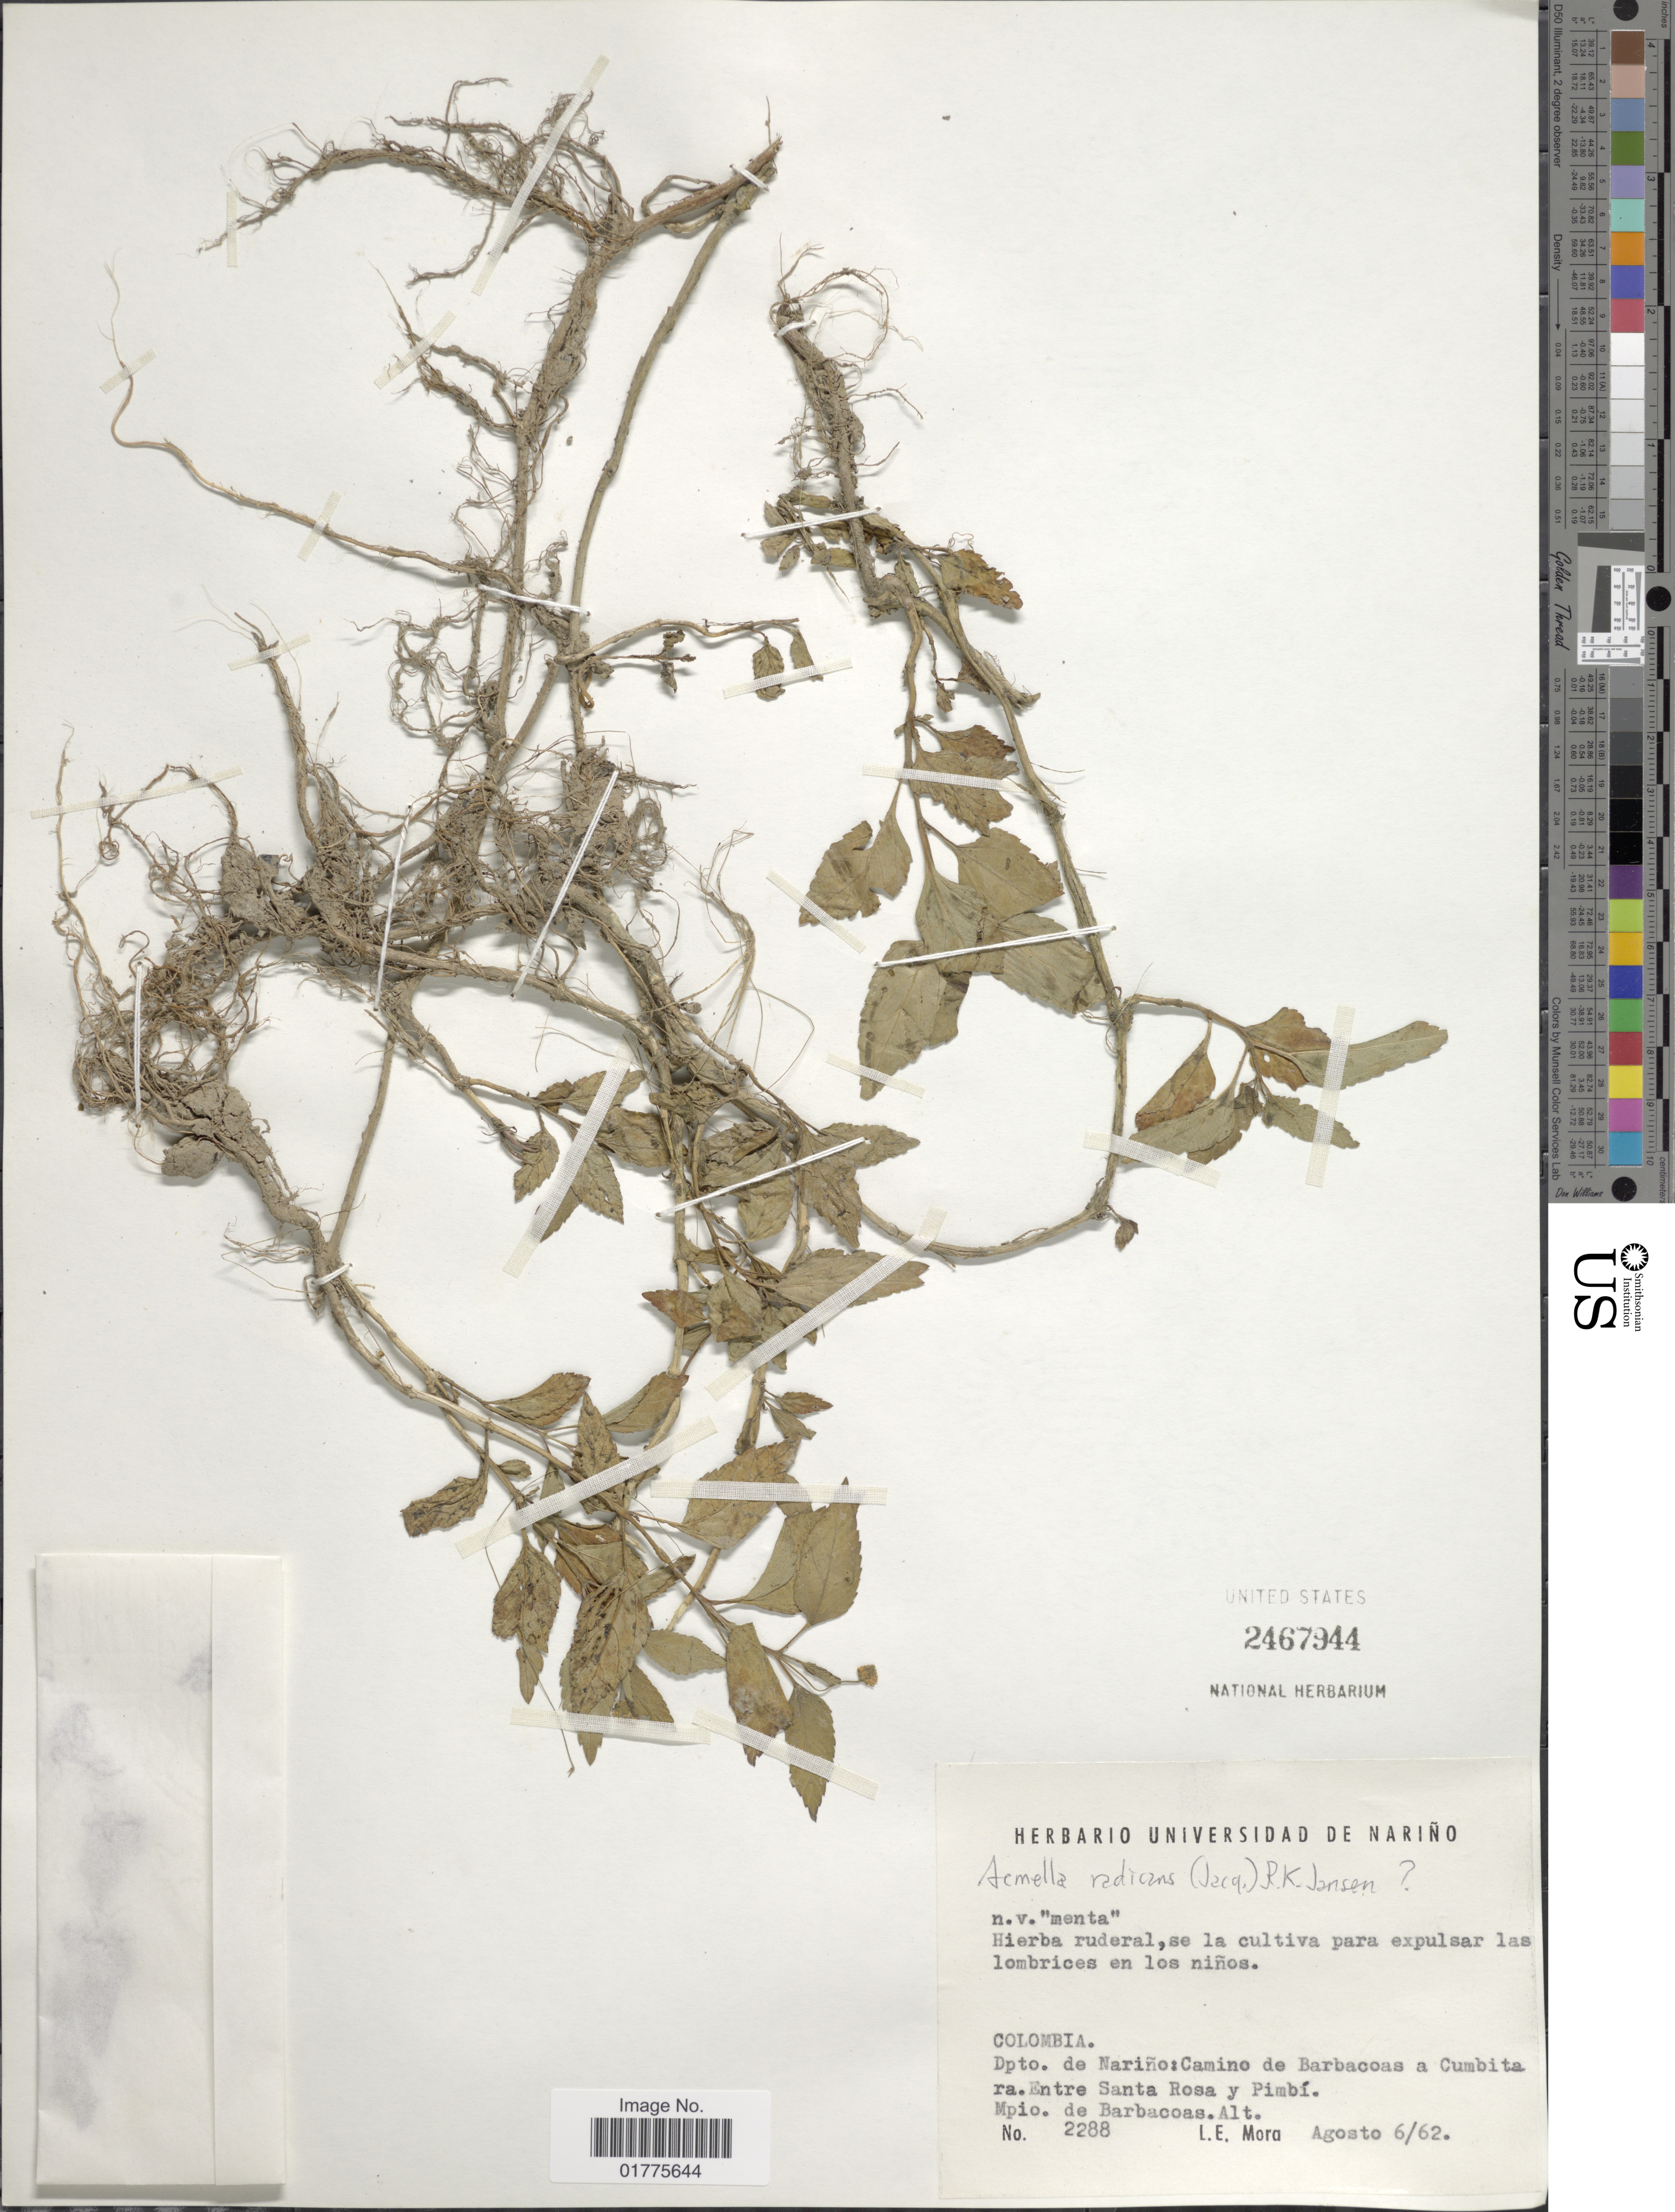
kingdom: Plantae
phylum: Tracheophyta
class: Magnoliopsida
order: Asterales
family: Asteraceae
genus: Acmella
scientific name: Acmella radicans var. debilis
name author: (Kunth) R.K. Jansen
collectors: L. Mora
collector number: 2288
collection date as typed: Transcribed d/m/y: 6/8/62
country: Colombia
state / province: Nariño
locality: Camino de Barbacoas a Cumbitara, ebtre Santa Rosa y Pimbí, Mpio. de Barbacoas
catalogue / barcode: US 2467944